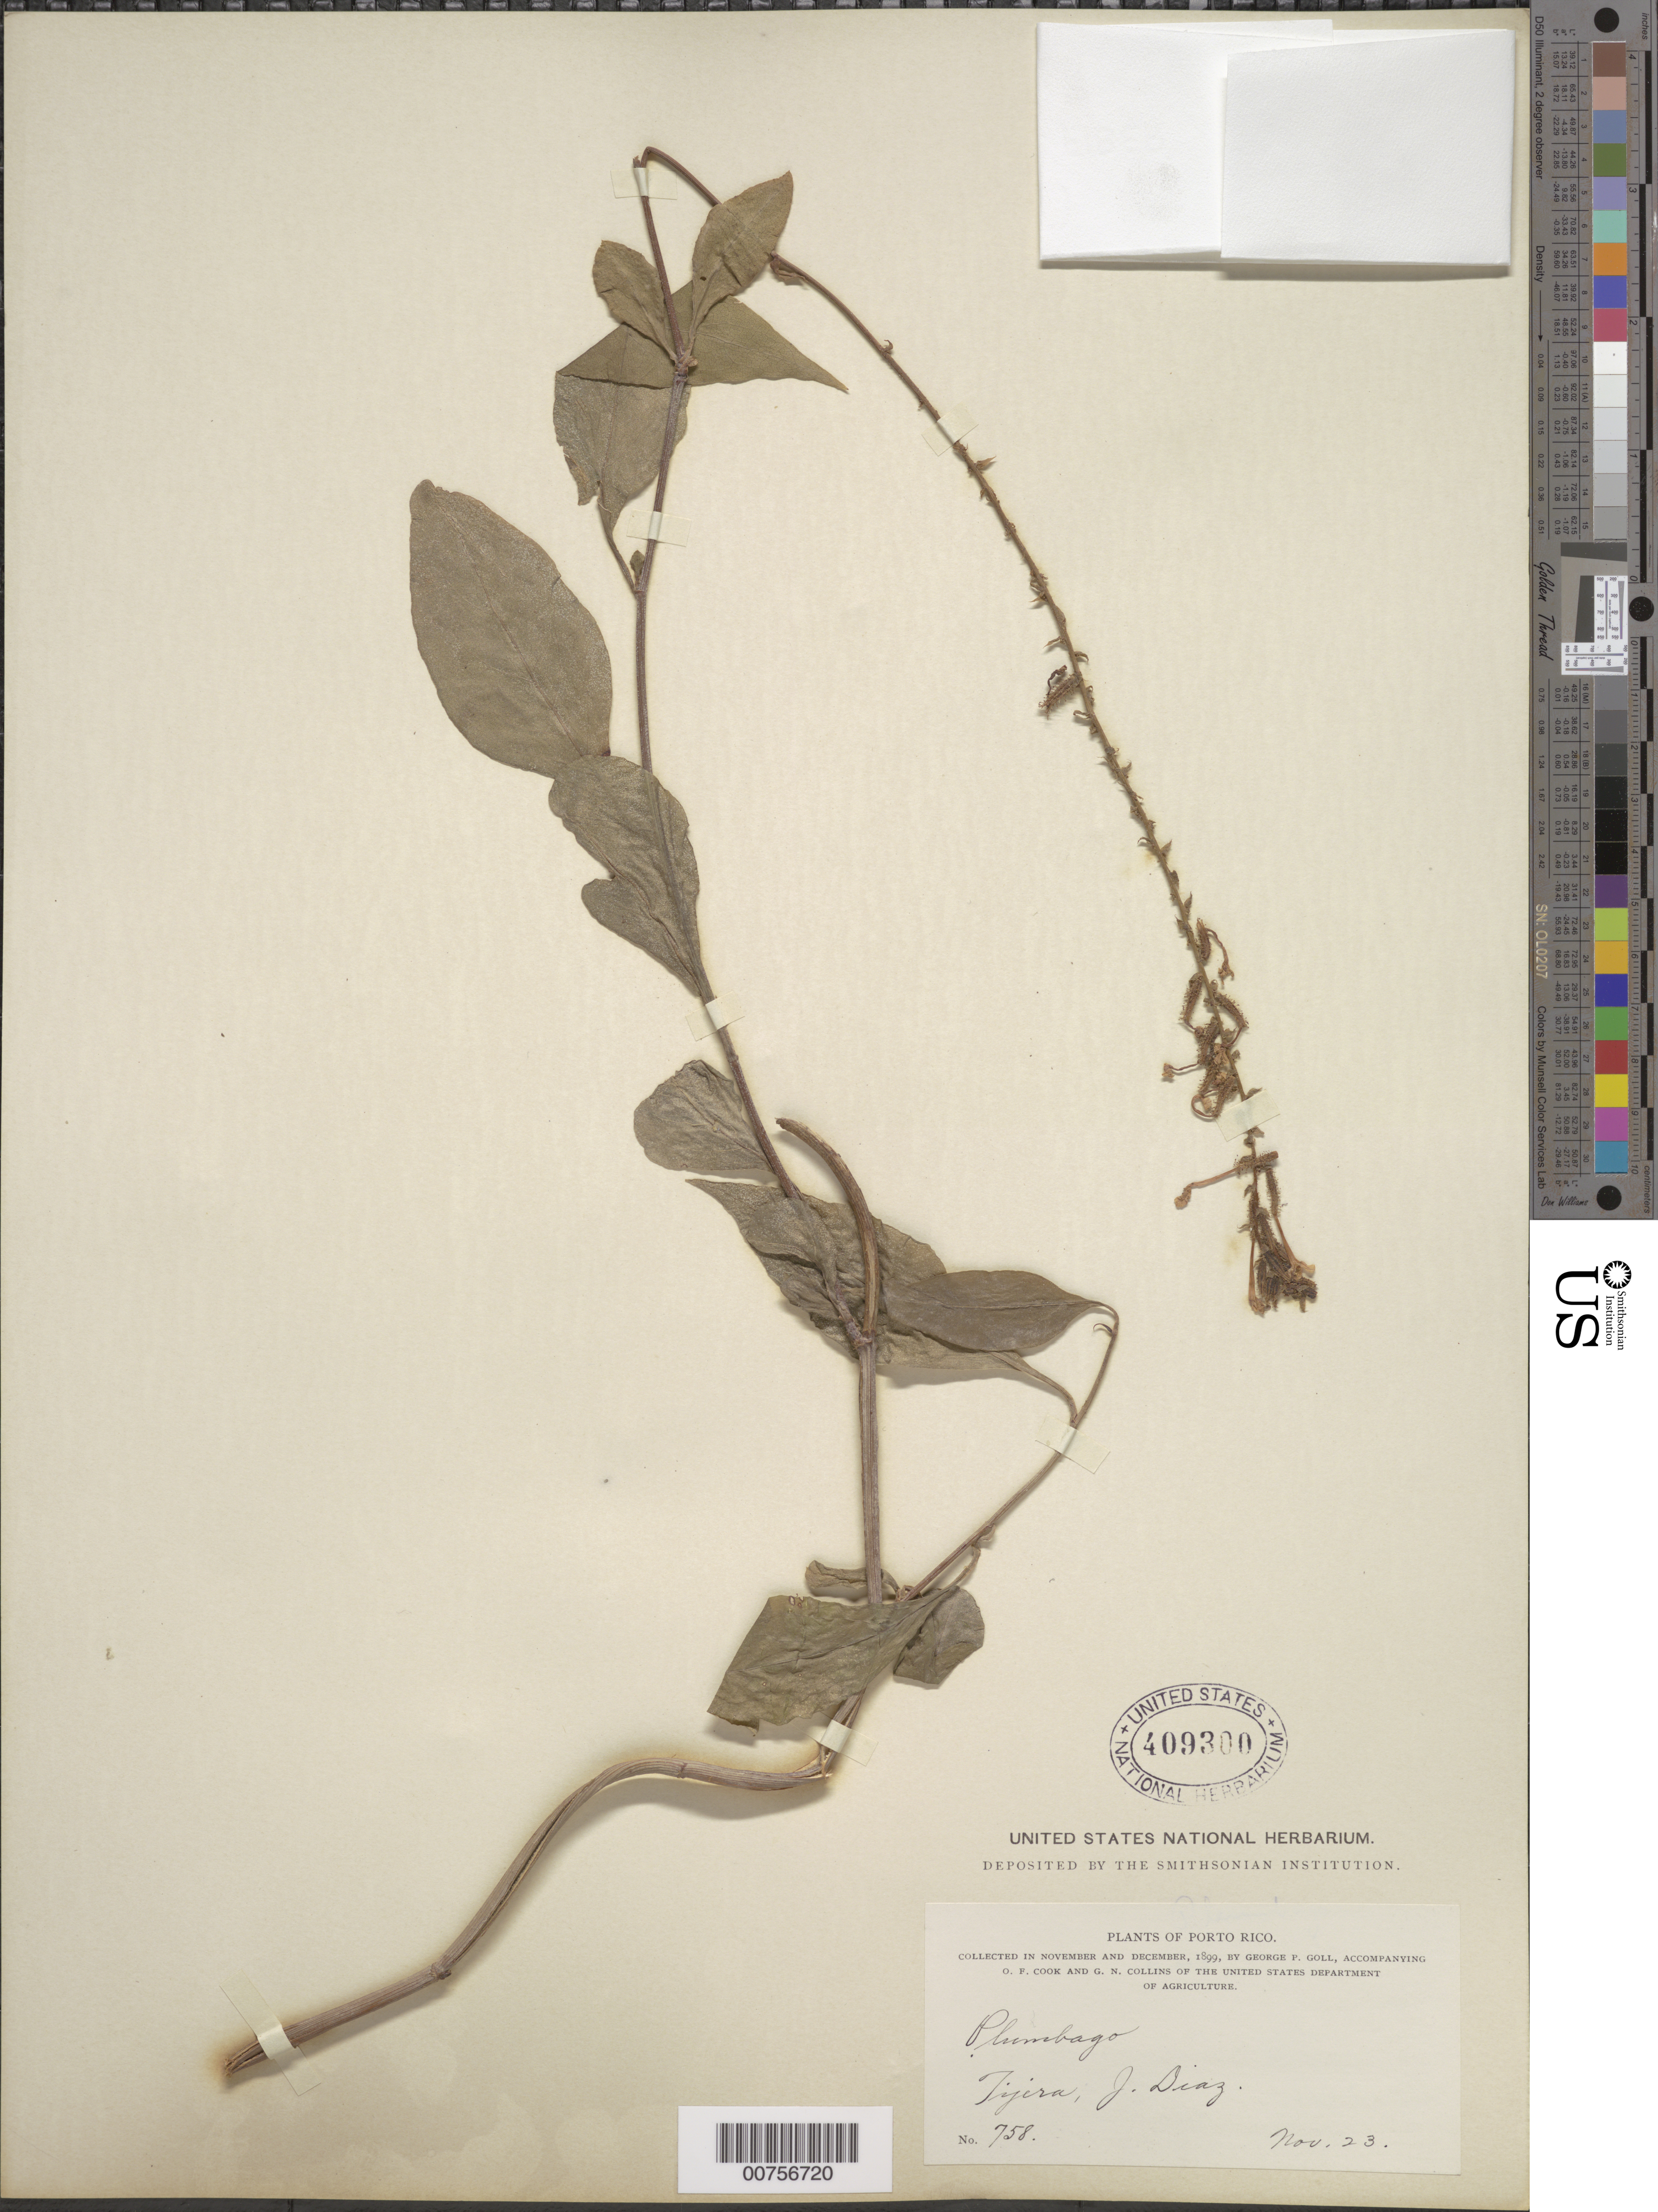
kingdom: Plantae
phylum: Tracheophyta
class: Magnoliopsida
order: Caryophyllales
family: Plumbaginaceae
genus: Plumbago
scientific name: Plumbago scandens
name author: L.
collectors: G. Goll, O. F. Cook & G. N. Collins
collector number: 758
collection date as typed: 23 Nov 1899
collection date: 1899-11-23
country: Puerto Rico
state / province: Juana Díaz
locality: Tijera, J. Diaz.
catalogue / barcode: US 409300